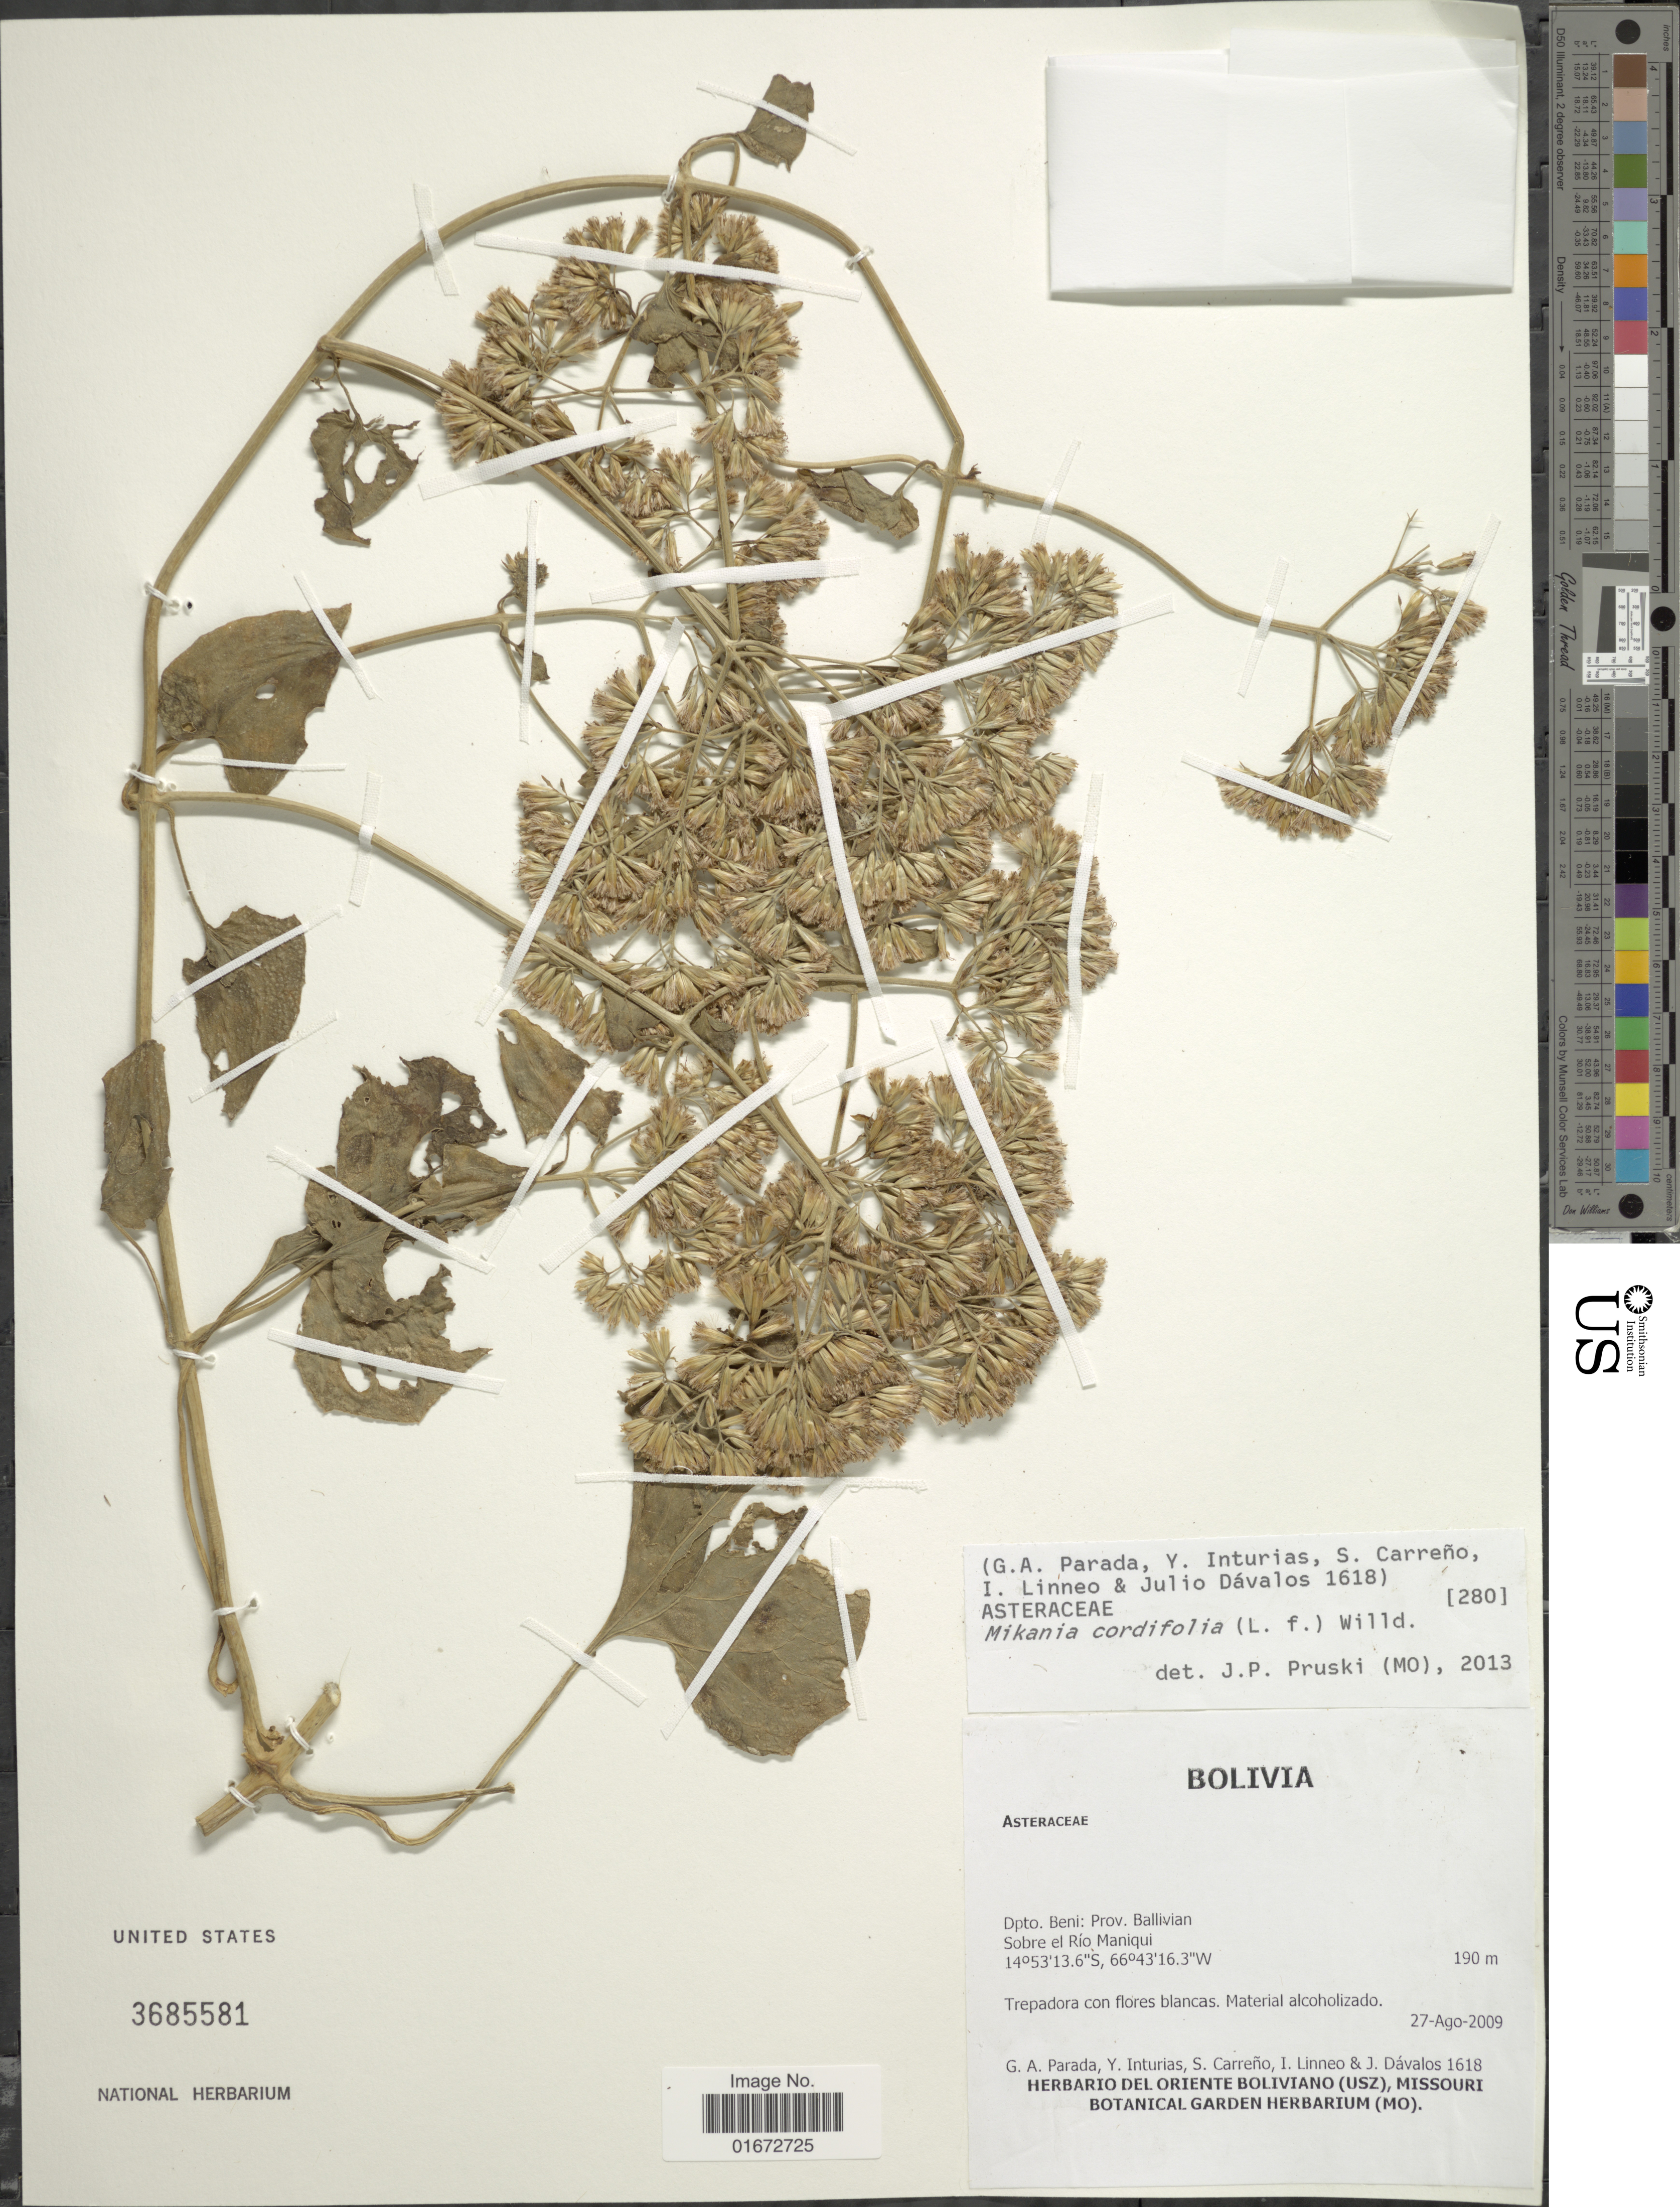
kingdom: Plantae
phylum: Tracheophyta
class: Magnoliopsida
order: Asterales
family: Asteraceae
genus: Mikania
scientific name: Mikania cordifolia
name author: Kunth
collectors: G. Parada, Y. Inturias, S. Carreno, I. Linneo & J. Davalos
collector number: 1618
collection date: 2009-08-27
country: Bolivia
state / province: Beni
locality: Dpto. Beni: Prov. Ballivian. Sobre el Río Maniqui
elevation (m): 190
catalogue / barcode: US 3685581